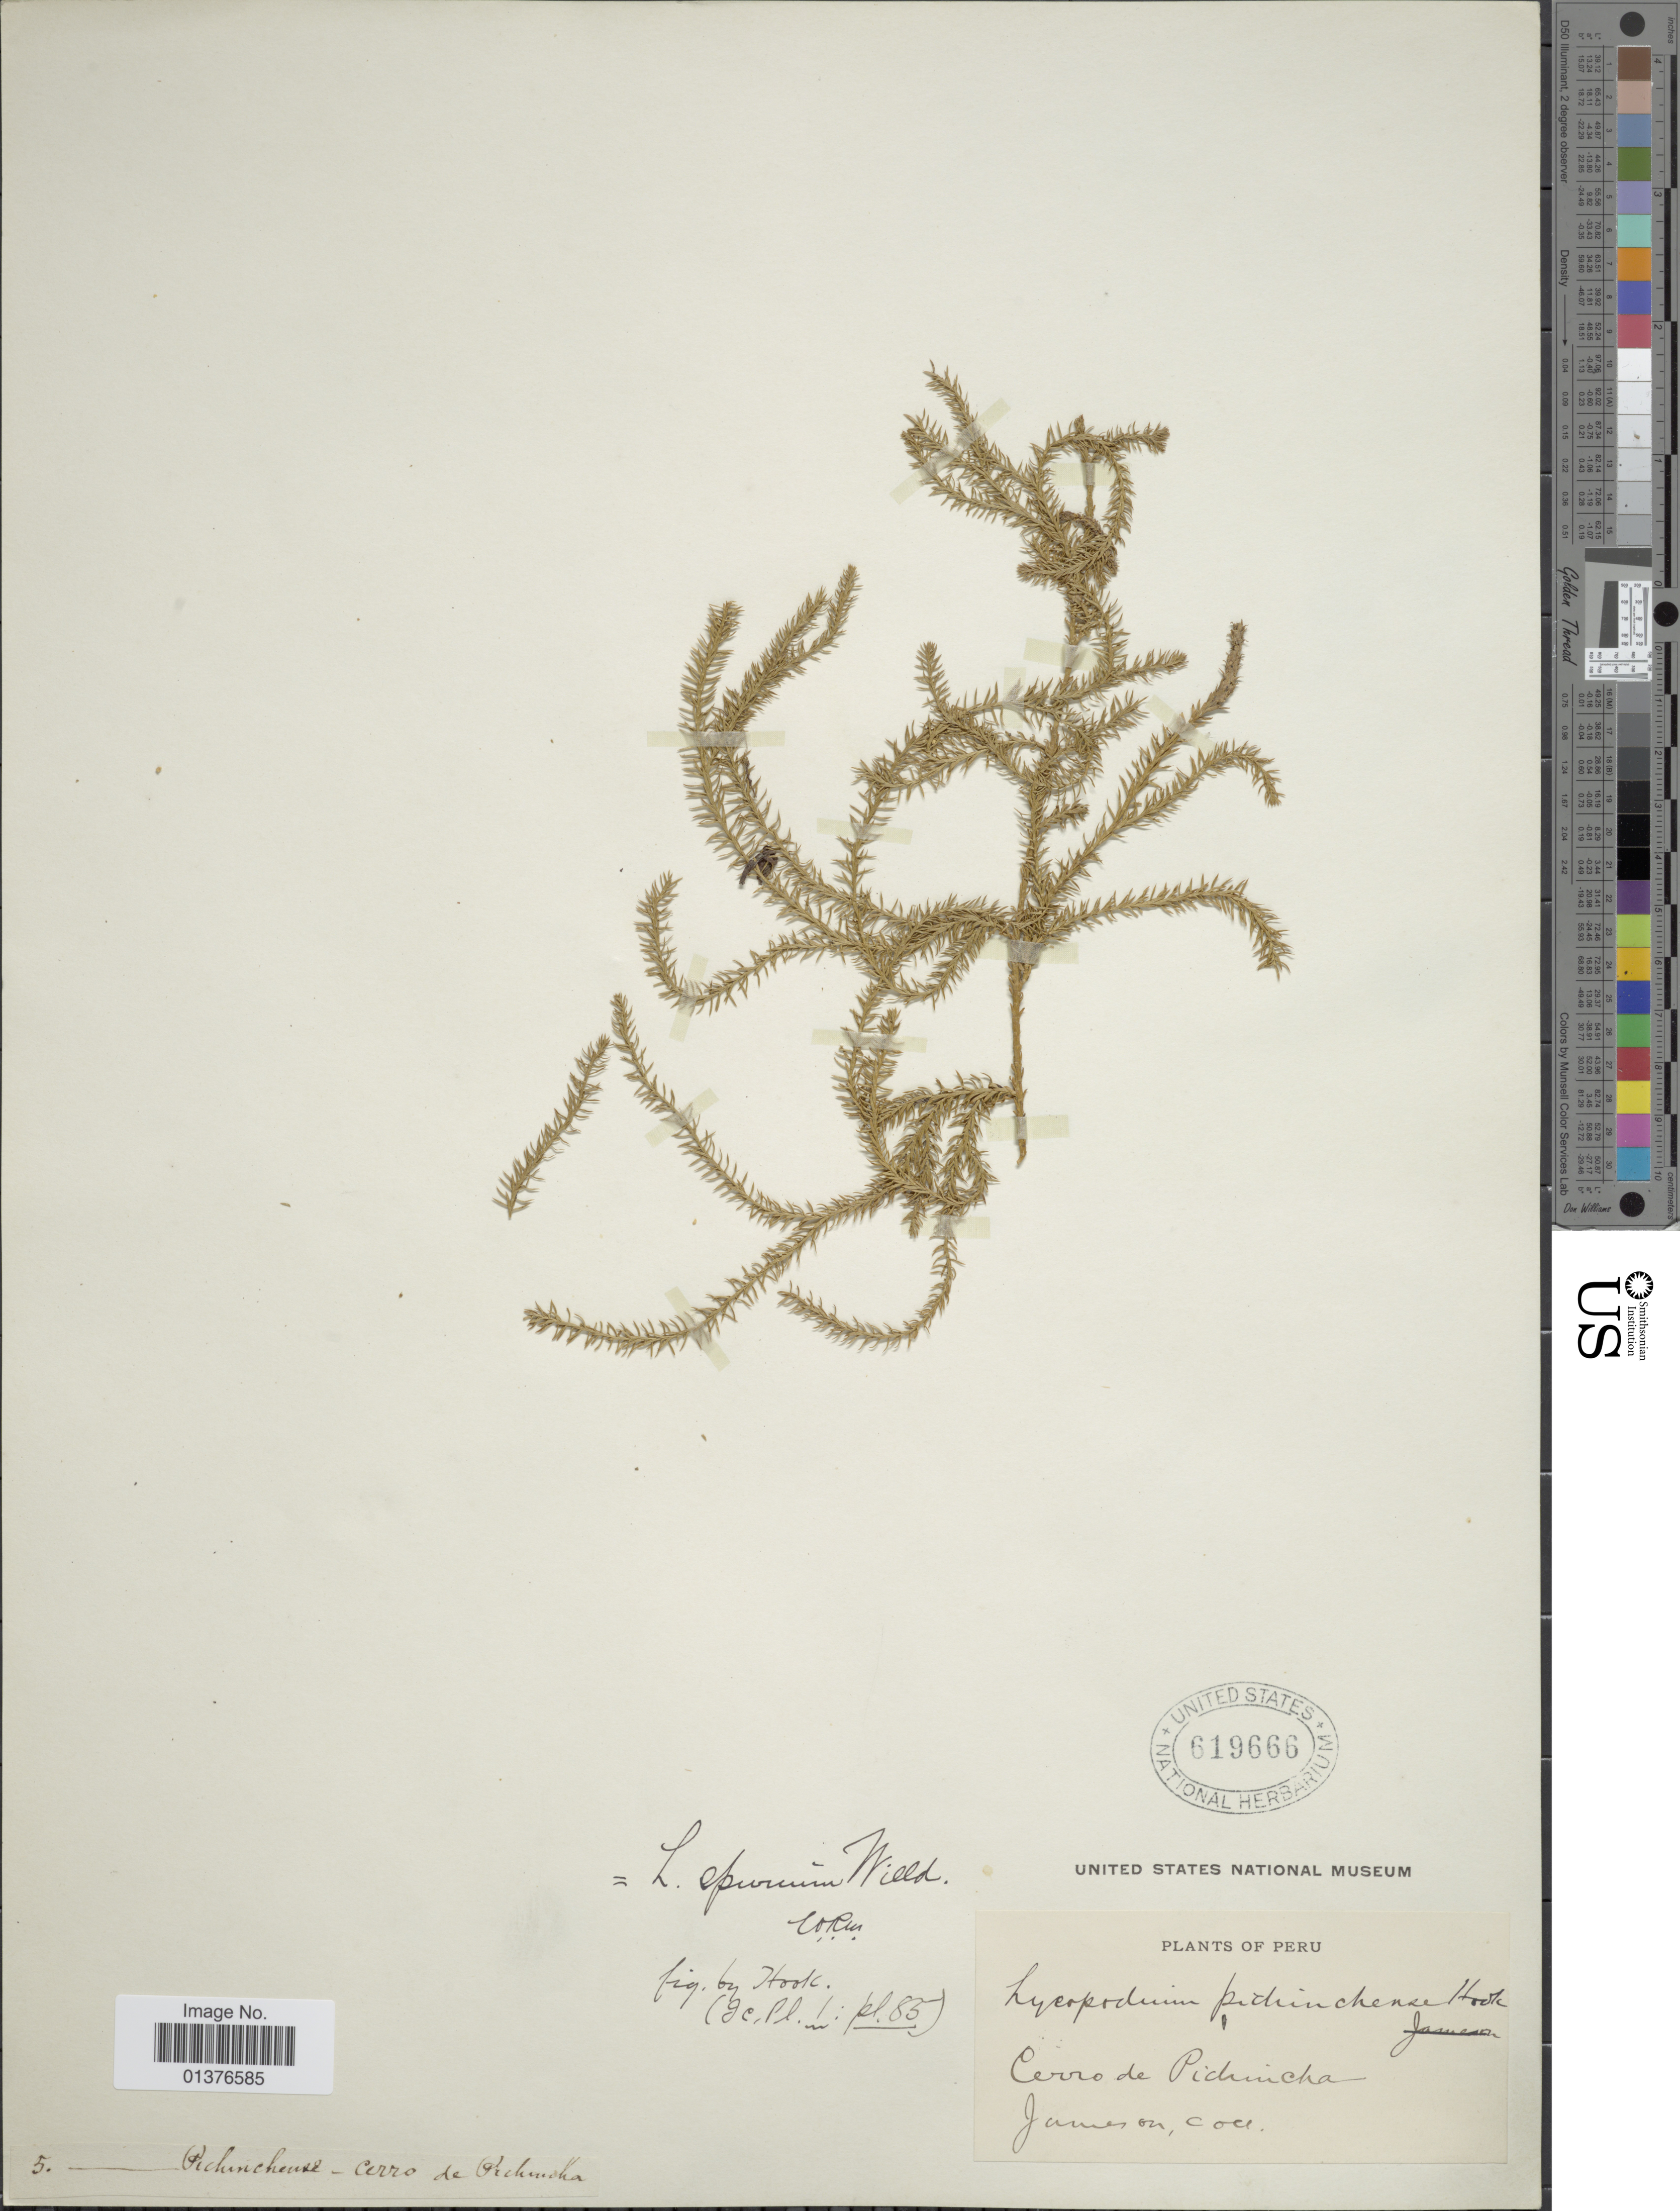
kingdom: Plantae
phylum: Tracheophyta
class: Lycopodiopsida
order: Lycopodiales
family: Lycopodiaceae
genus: Austrolycopodium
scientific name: Austrolycopodium magellanicum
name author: (P. Beauv.) Holub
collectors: -- Jameson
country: Ecuador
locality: Cerro de Pichincha ["Plants of Peru" label but Pichincha is in Ecuador]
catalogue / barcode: US 619666